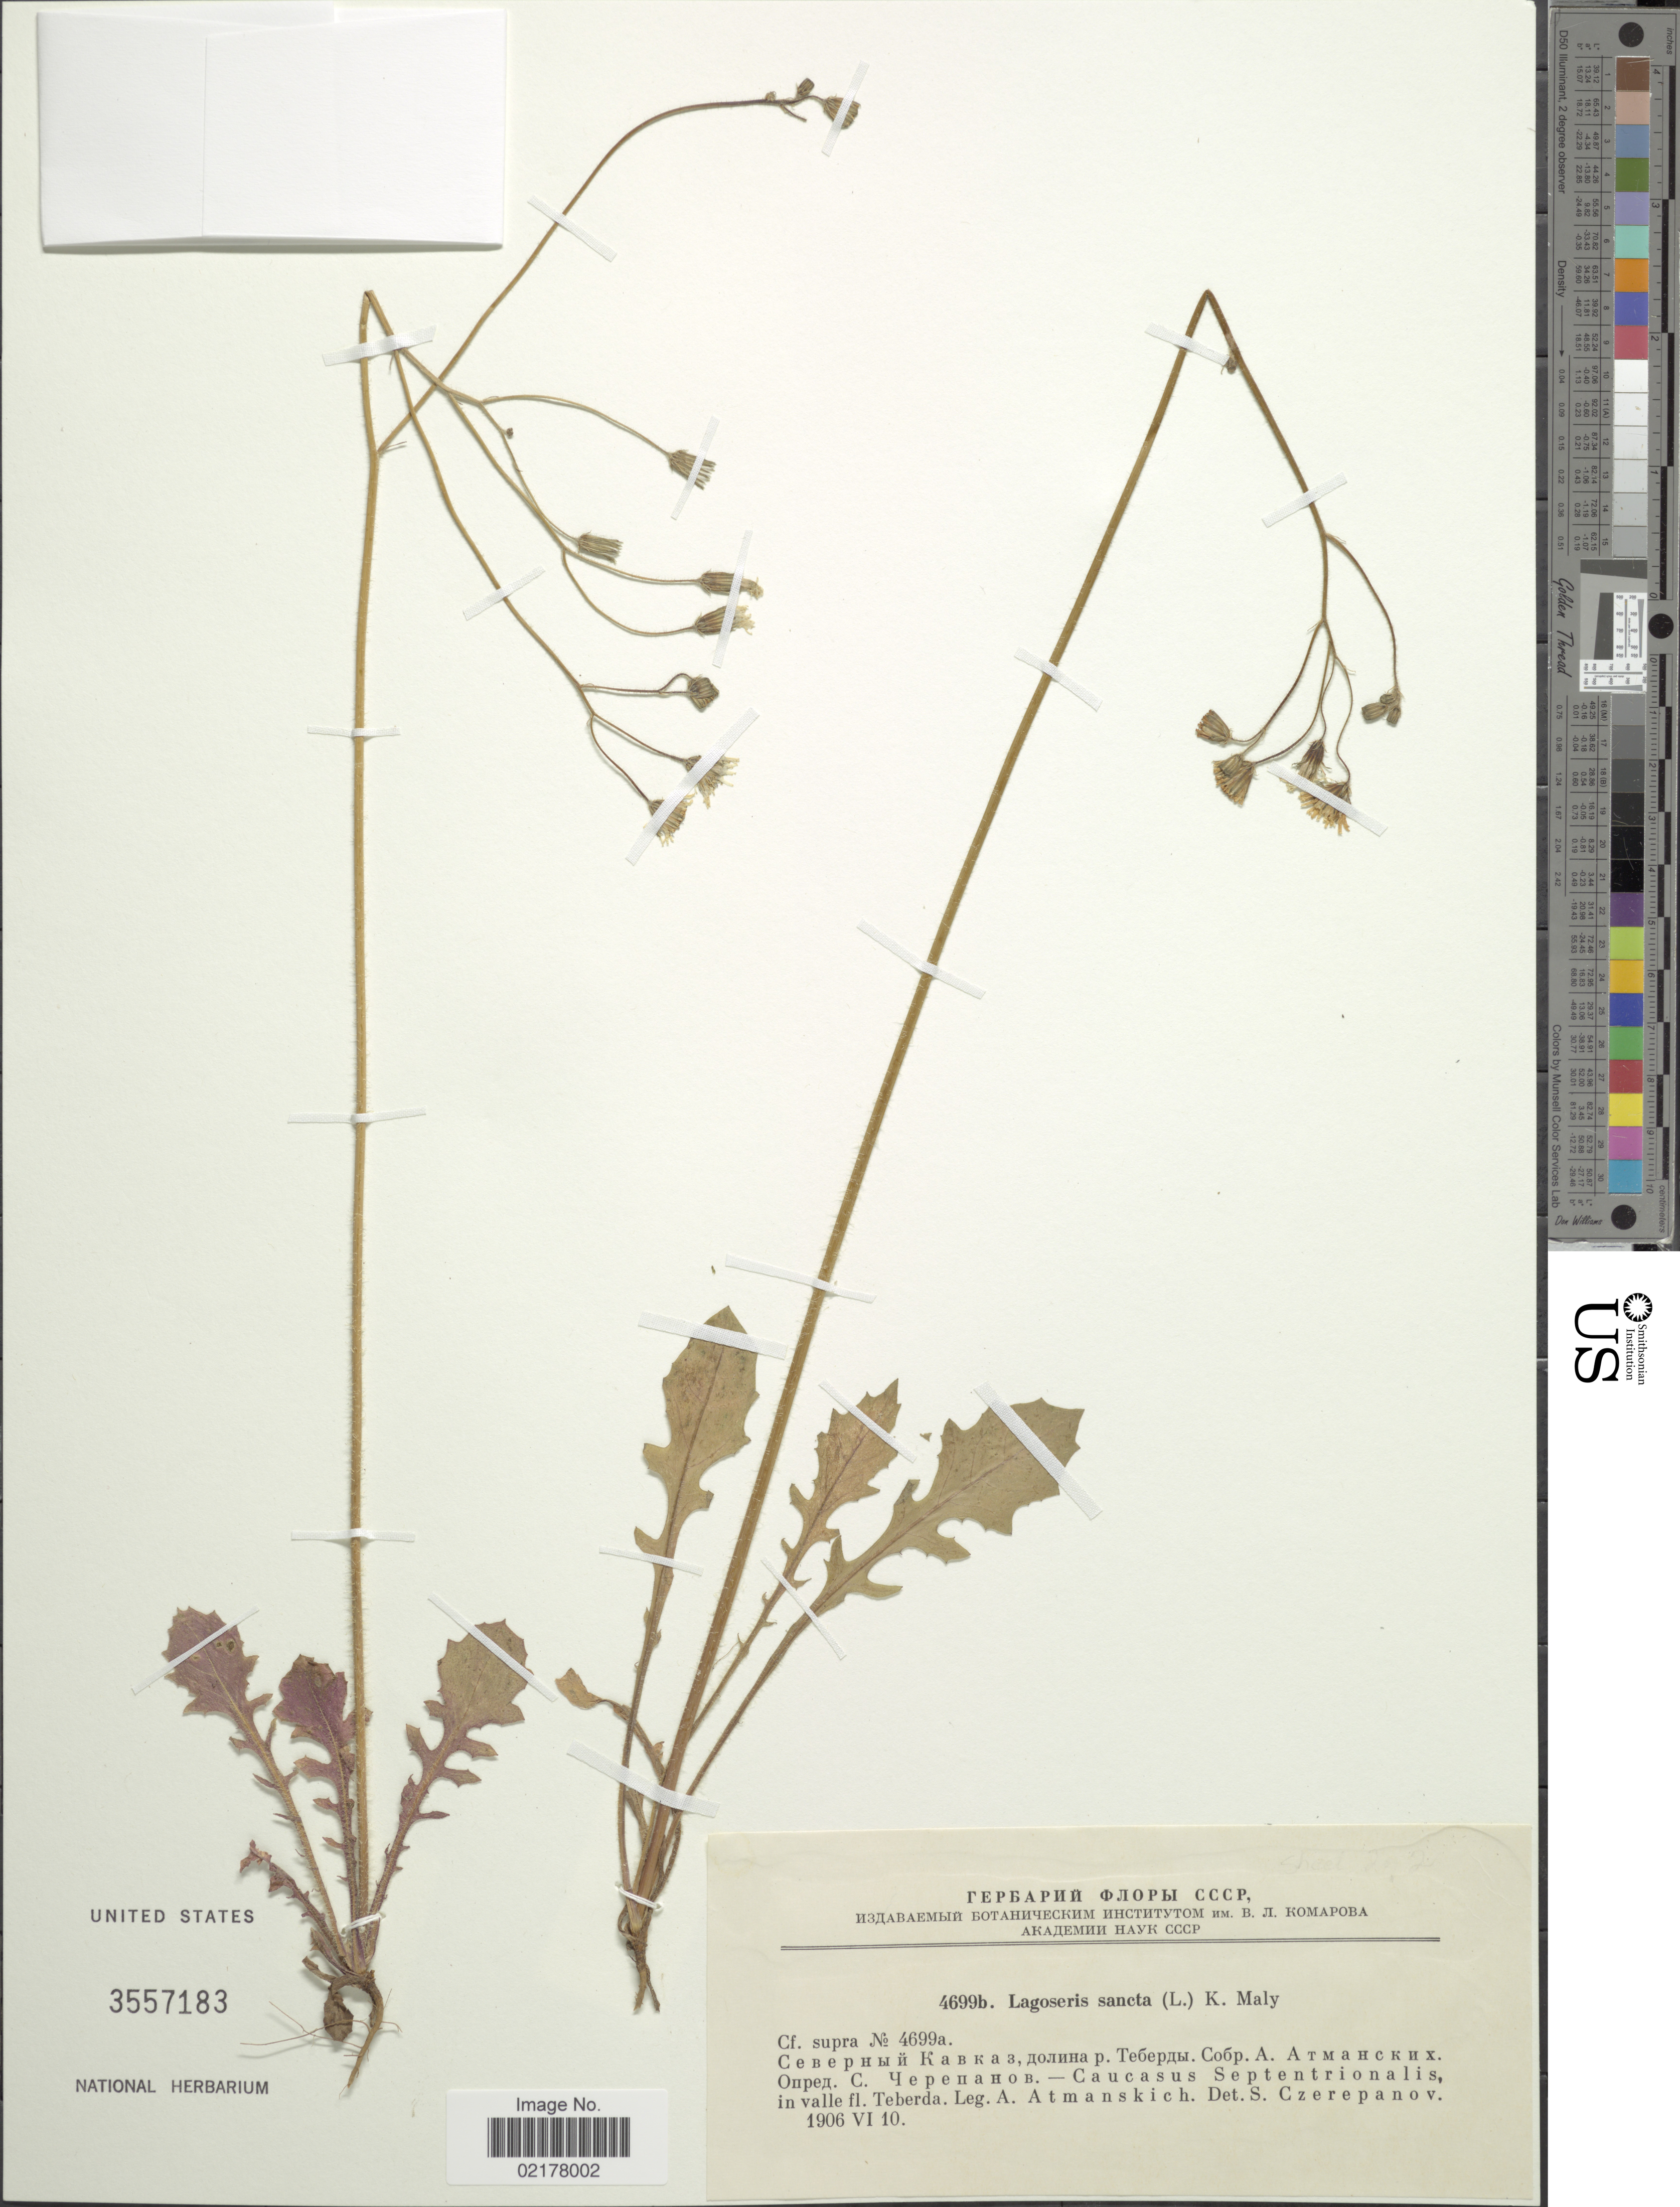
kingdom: Plantae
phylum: Tracheophyta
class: Magnoliopsida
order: Asterales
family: Asteraceae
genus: Crepis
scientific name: Crepis sancta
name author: (L.) Bornm.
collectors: A. Atmanskich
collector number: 4699a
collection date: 1906-06-10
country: Russian Federation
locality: Caucasus Septentrionalis, in valle fl. Teberda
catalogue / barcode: US 3557183